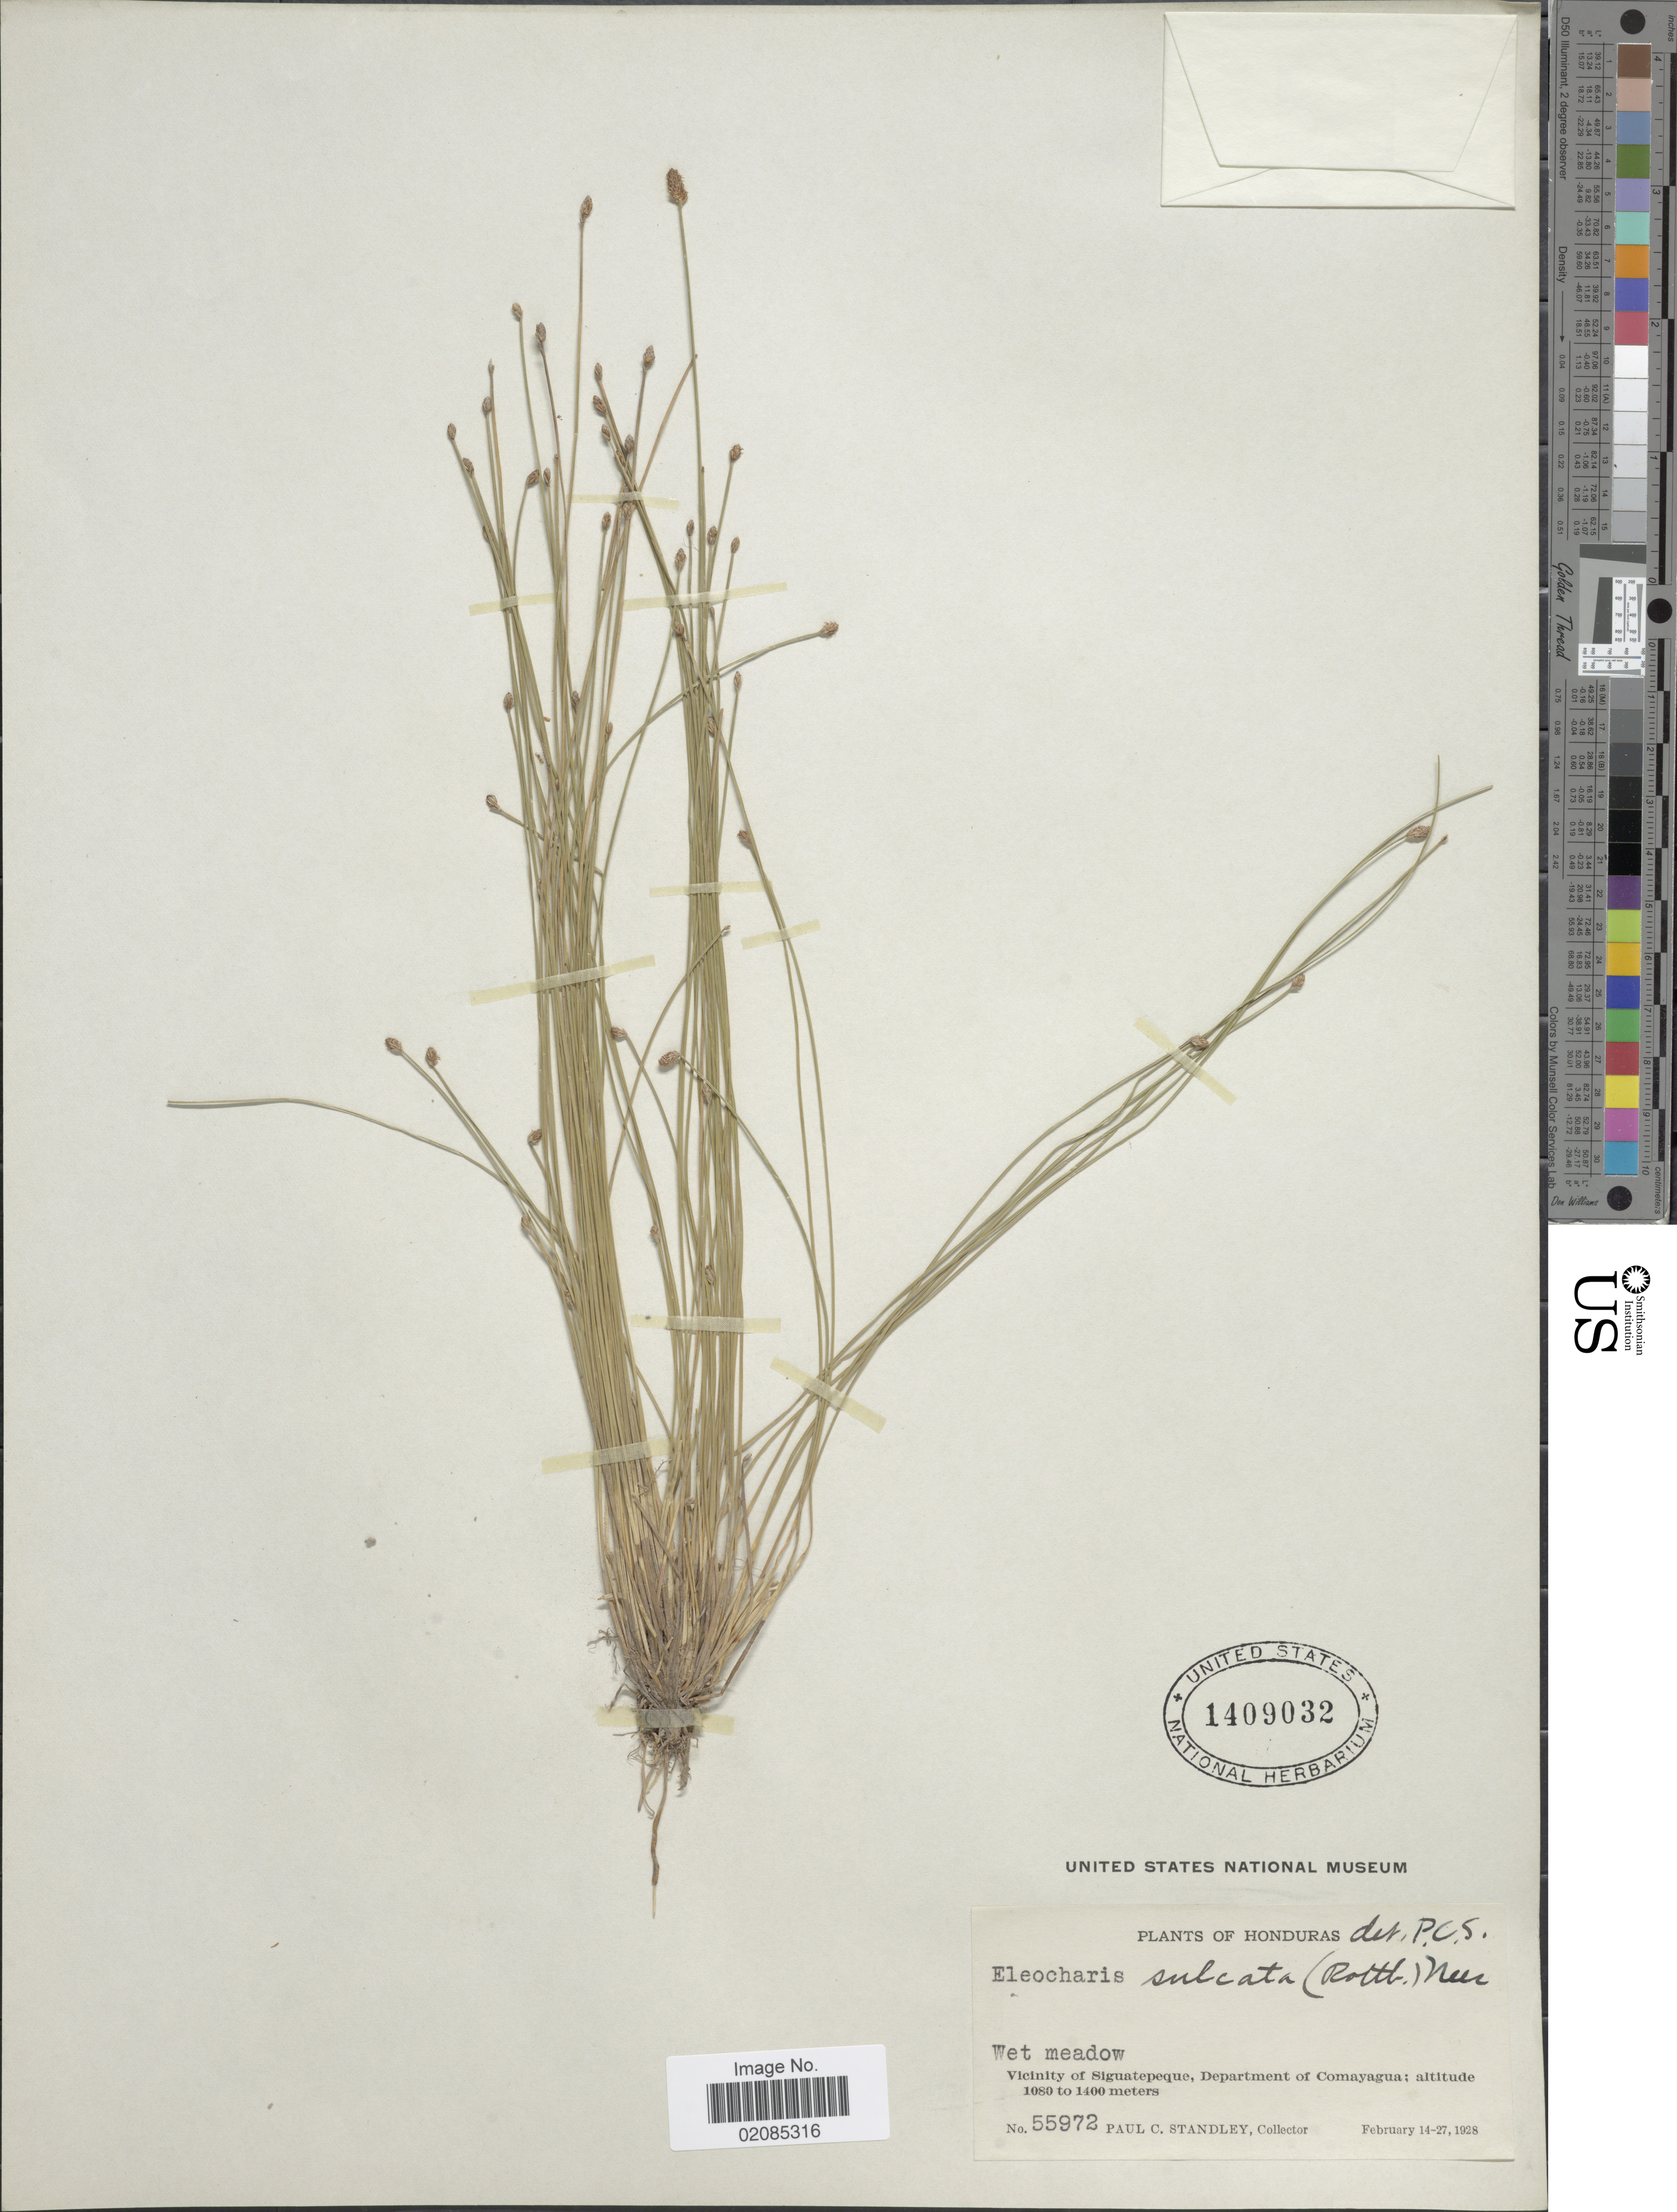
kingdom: Plantae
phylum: Tracheophyta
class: Liliopsida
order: Poales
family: Cyperaceae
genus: Eleocharis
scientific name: Eleocharis filiculmis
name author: Kunth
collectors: P. C. Standley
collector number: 55972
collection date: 1928-02-14/1928-02-27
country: Honduras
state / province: Comayagua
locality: Vicinity of Siguatepeque, Department of Comayagua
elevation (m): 1080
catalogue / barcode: US 1409032